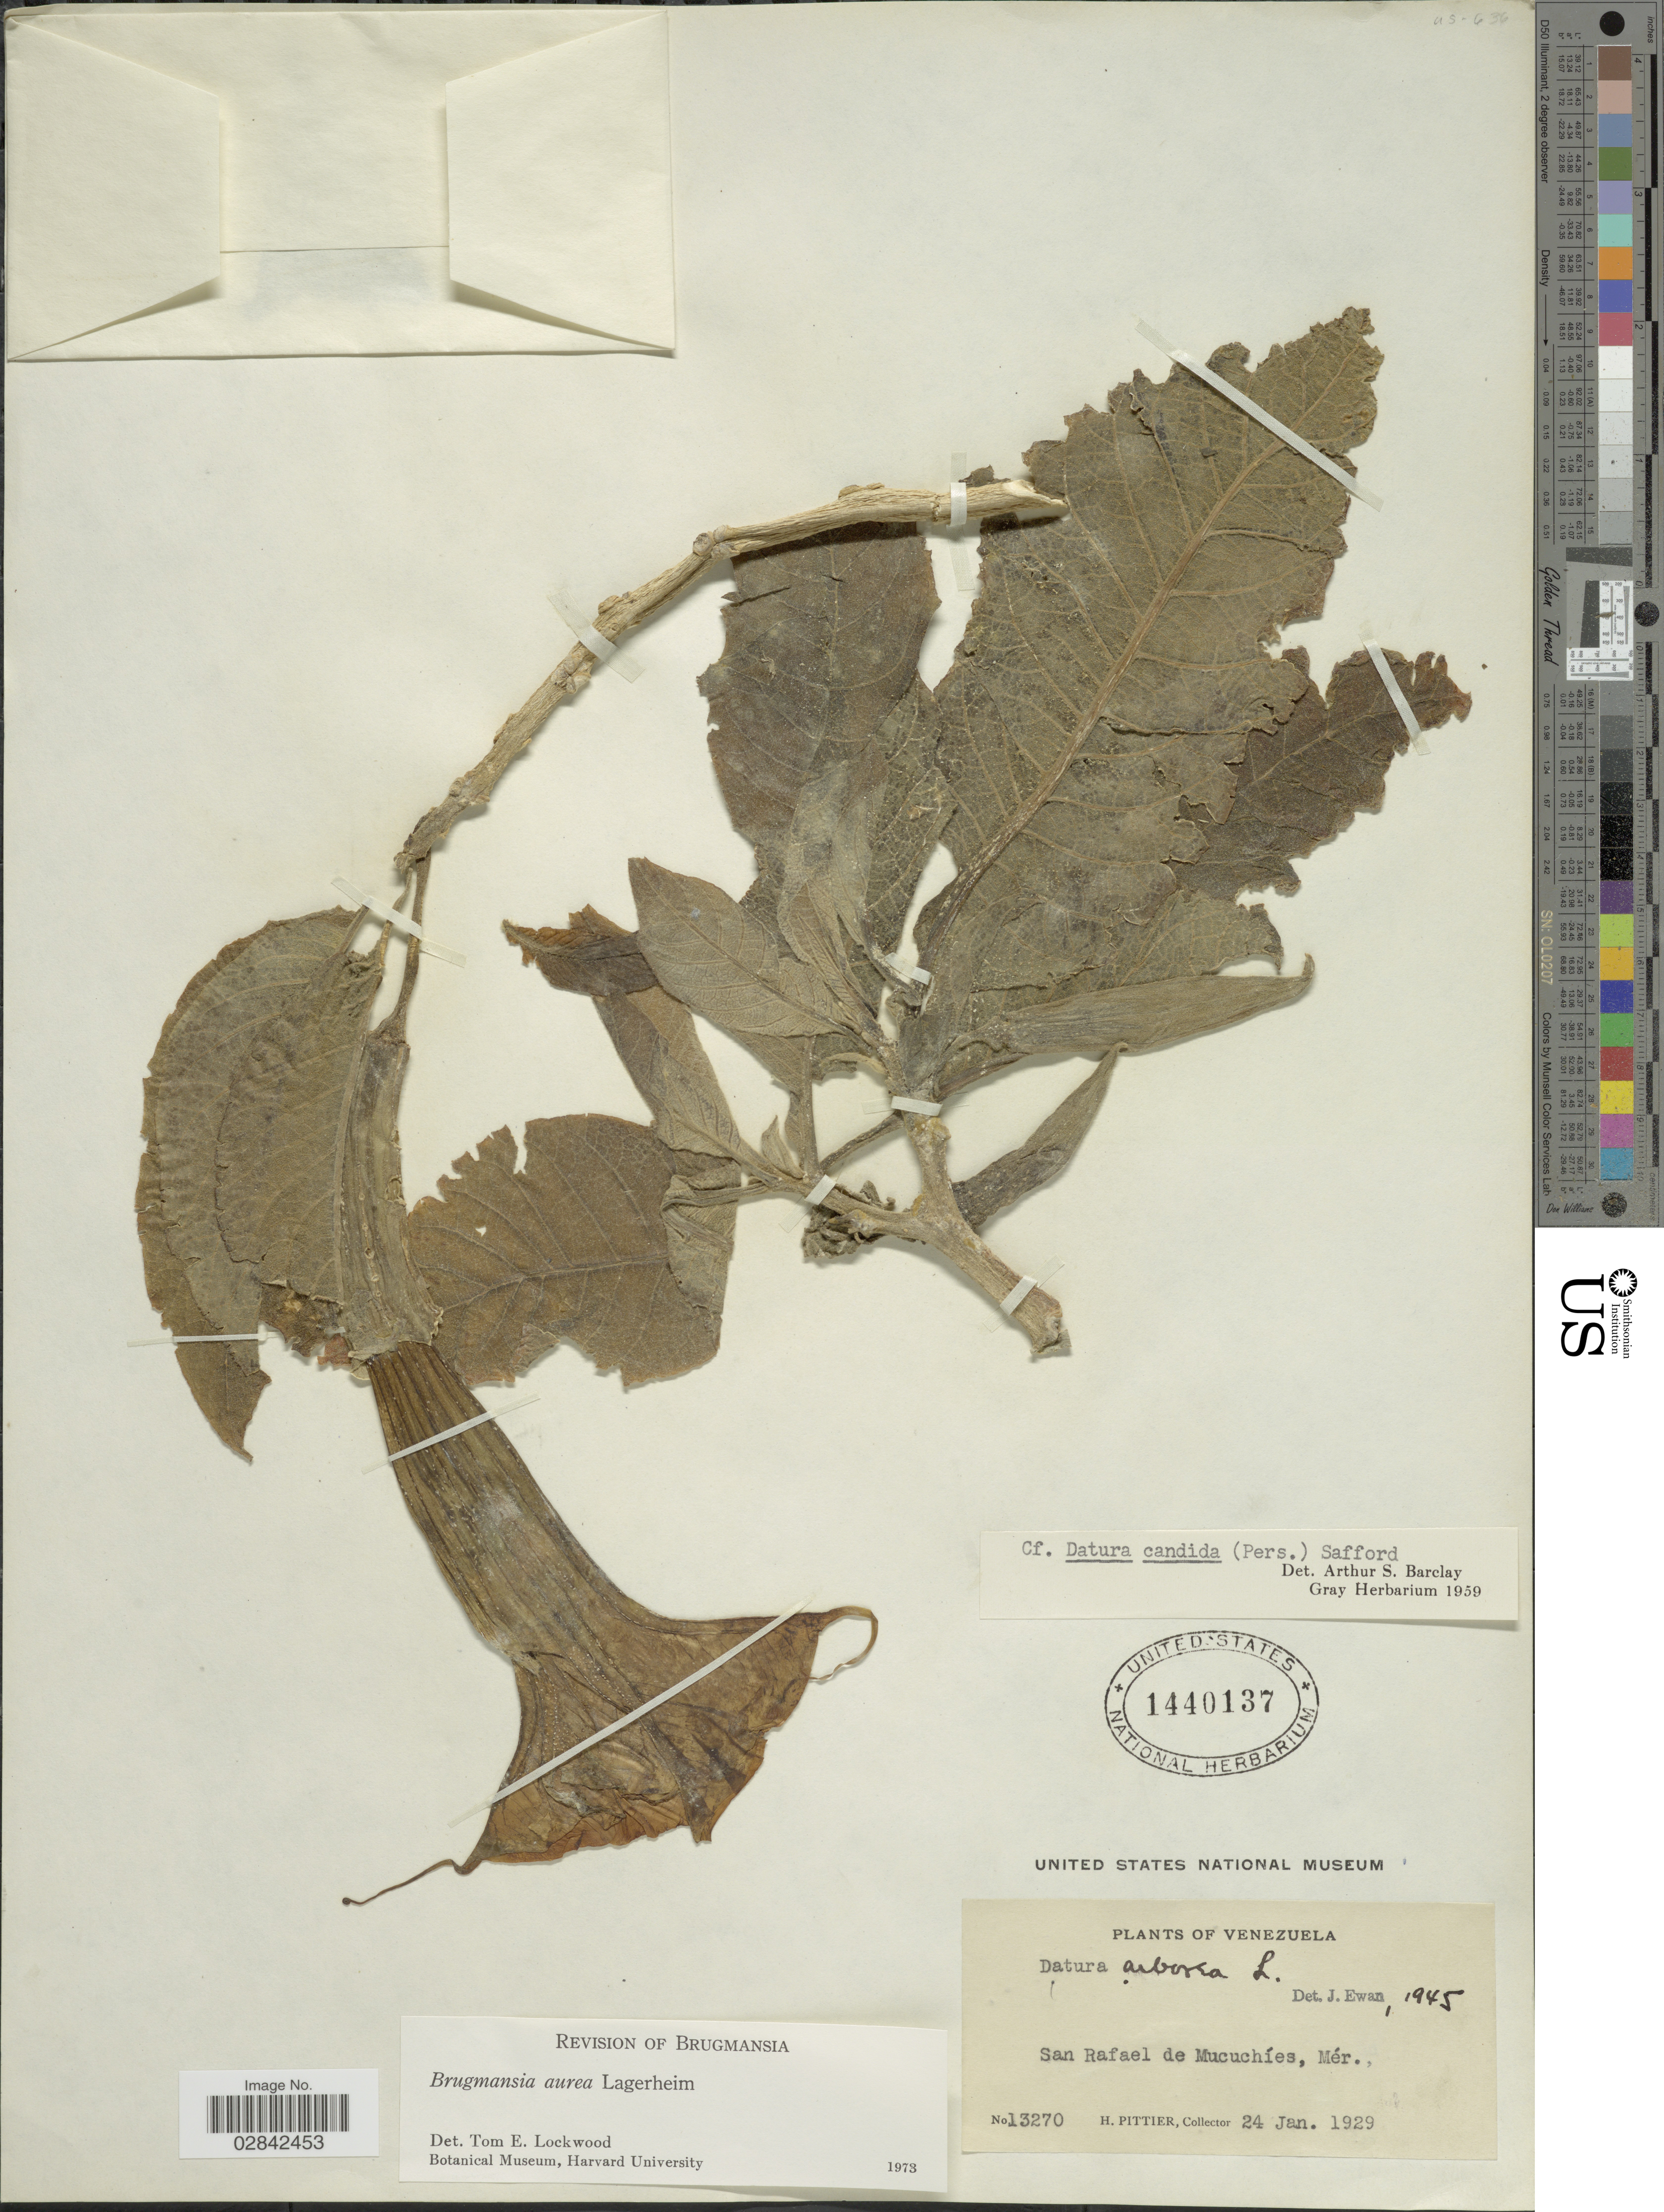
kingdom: Plantae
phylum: Tracheophyta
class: Magnoliopsida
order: Solanales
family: Solanaceae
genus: Brugmansia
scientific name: Brugmansia aurea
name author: Lagerh.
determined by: Lockwood, T. E.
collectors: H. F. Pittier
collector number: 13270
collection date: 1929-01-24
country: Venezuela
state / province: Mérida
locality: San Rafael de Mucuchíes, Mér.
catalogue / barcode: US 1440137